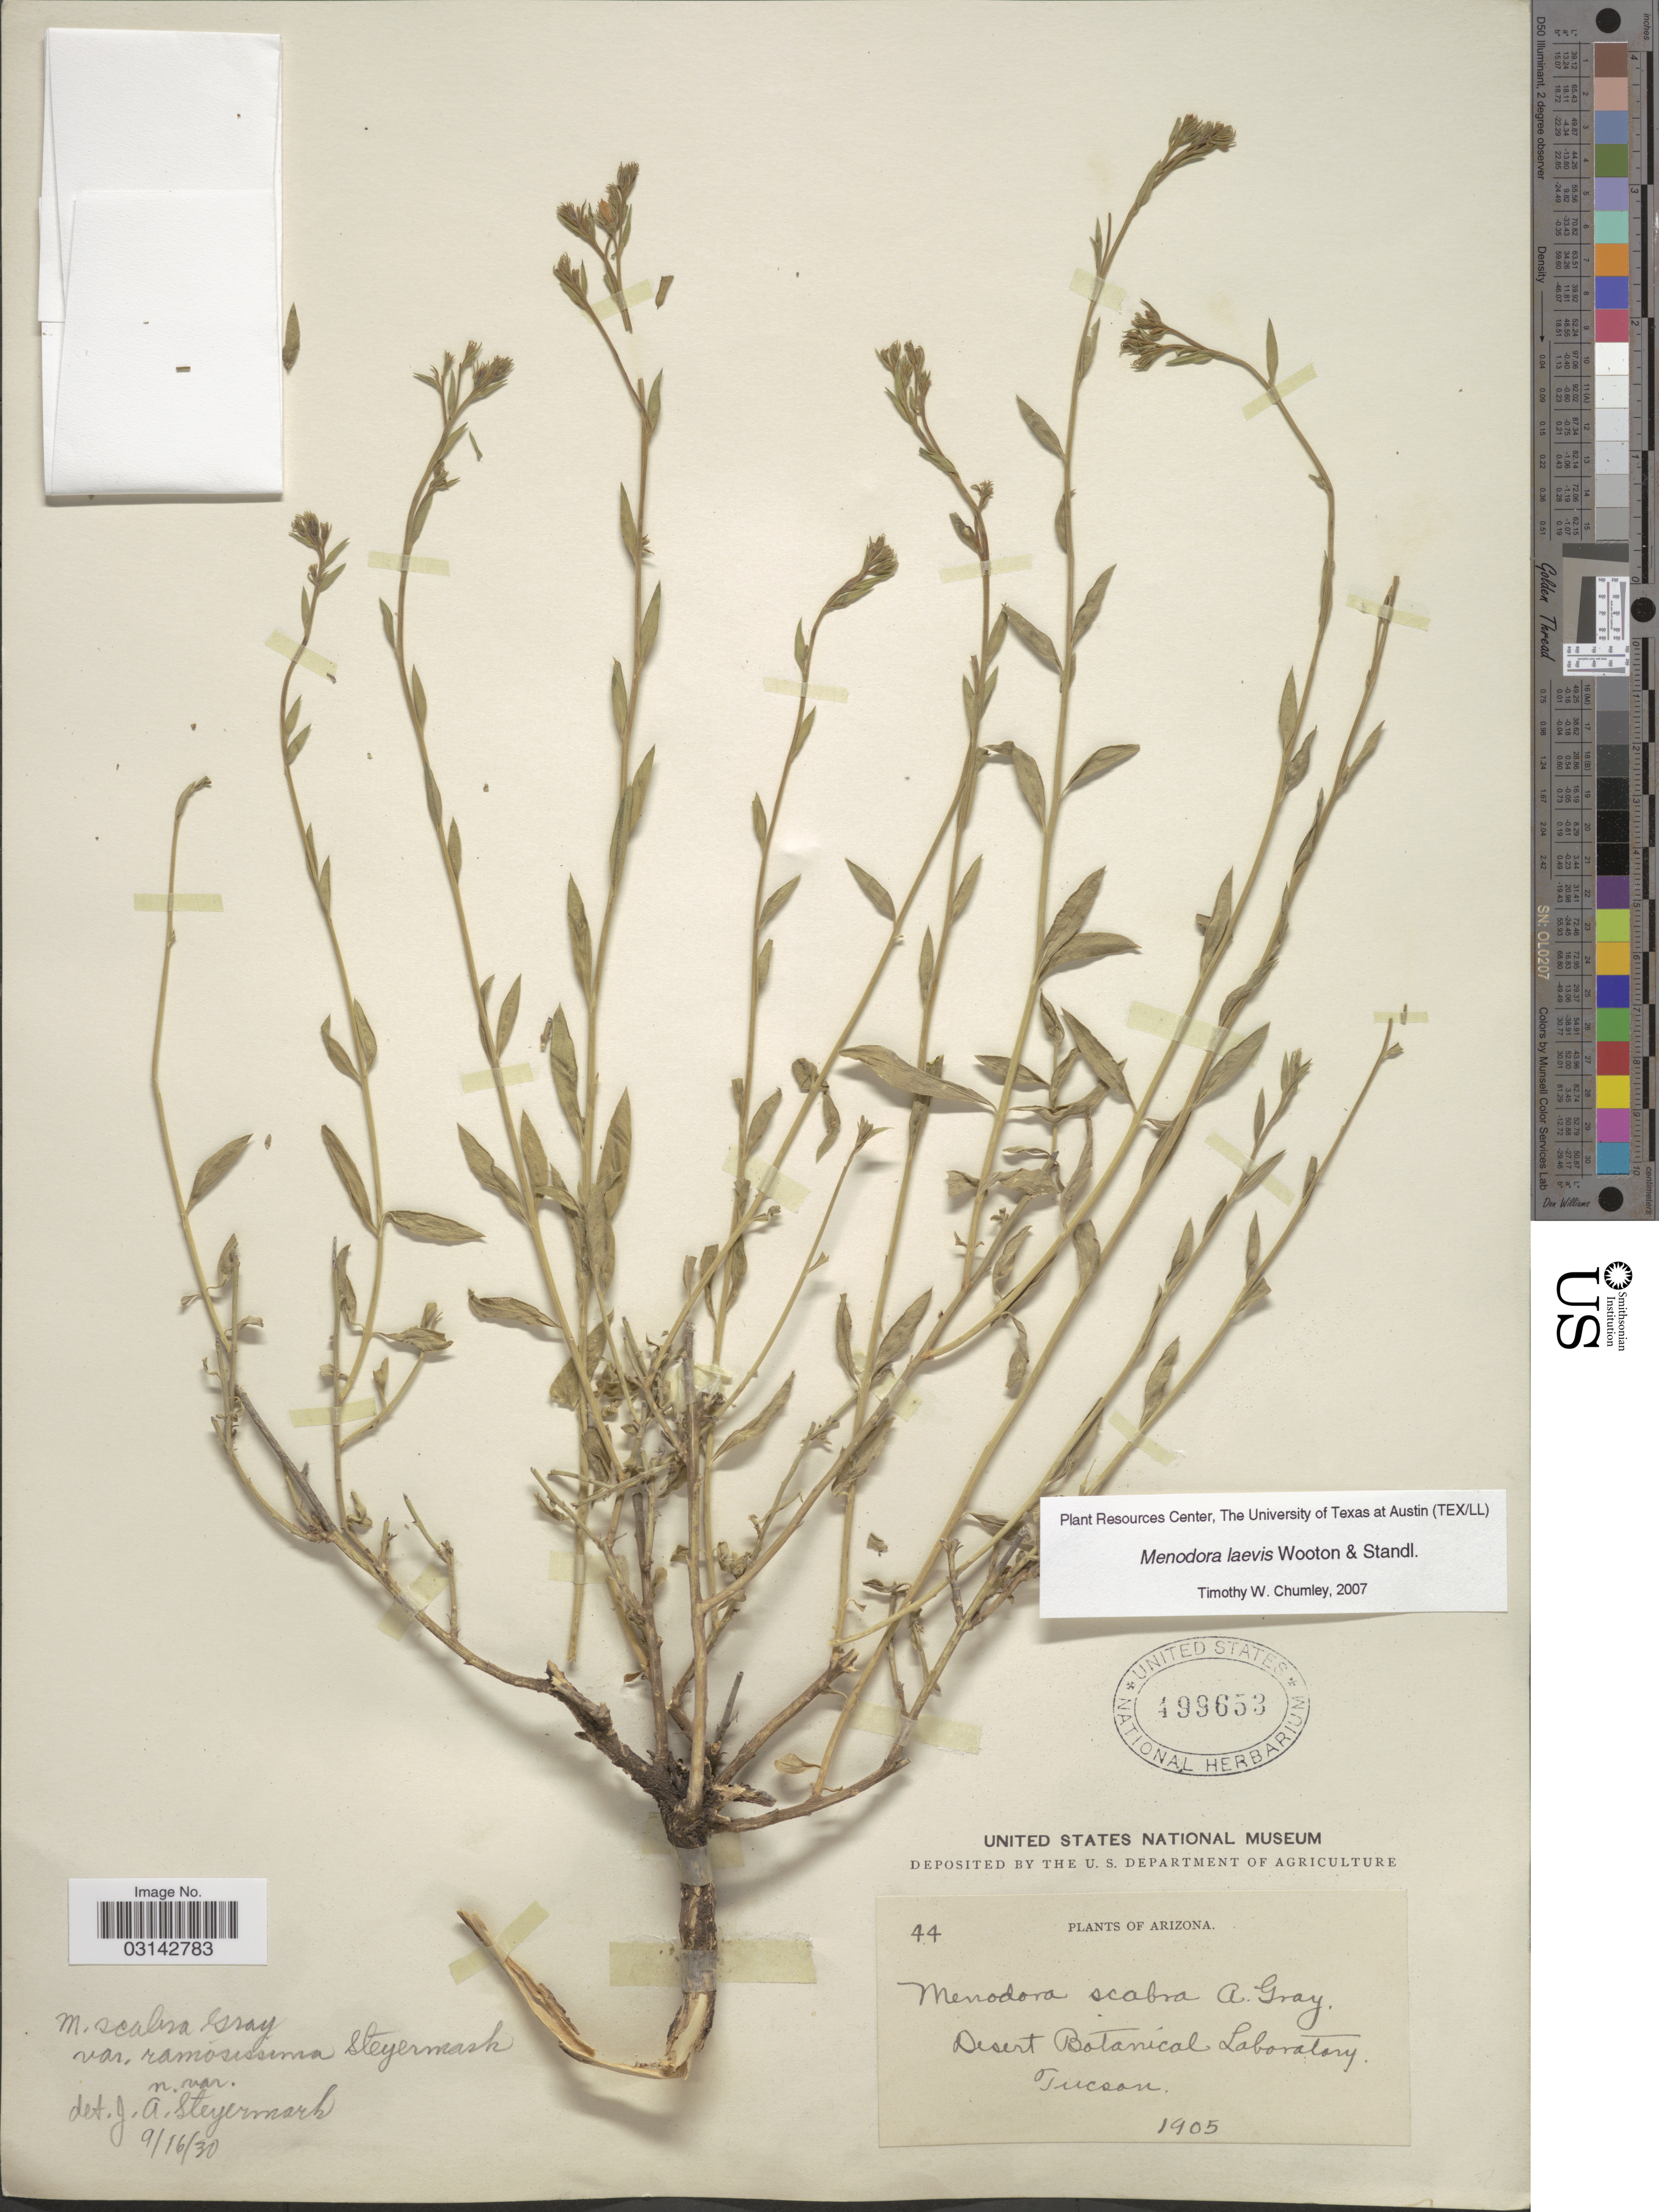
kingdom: Plantae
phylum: Tracheophyta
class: Magnoliopsida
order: Lamiales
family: Oleaceae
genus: Menodora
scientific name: Menodora laevis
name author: Wooton & Standl.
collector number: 44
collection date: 1905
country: United States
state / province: Arizona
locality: Desert Botanical Laboratory, Tucson.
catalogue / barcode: US 499653